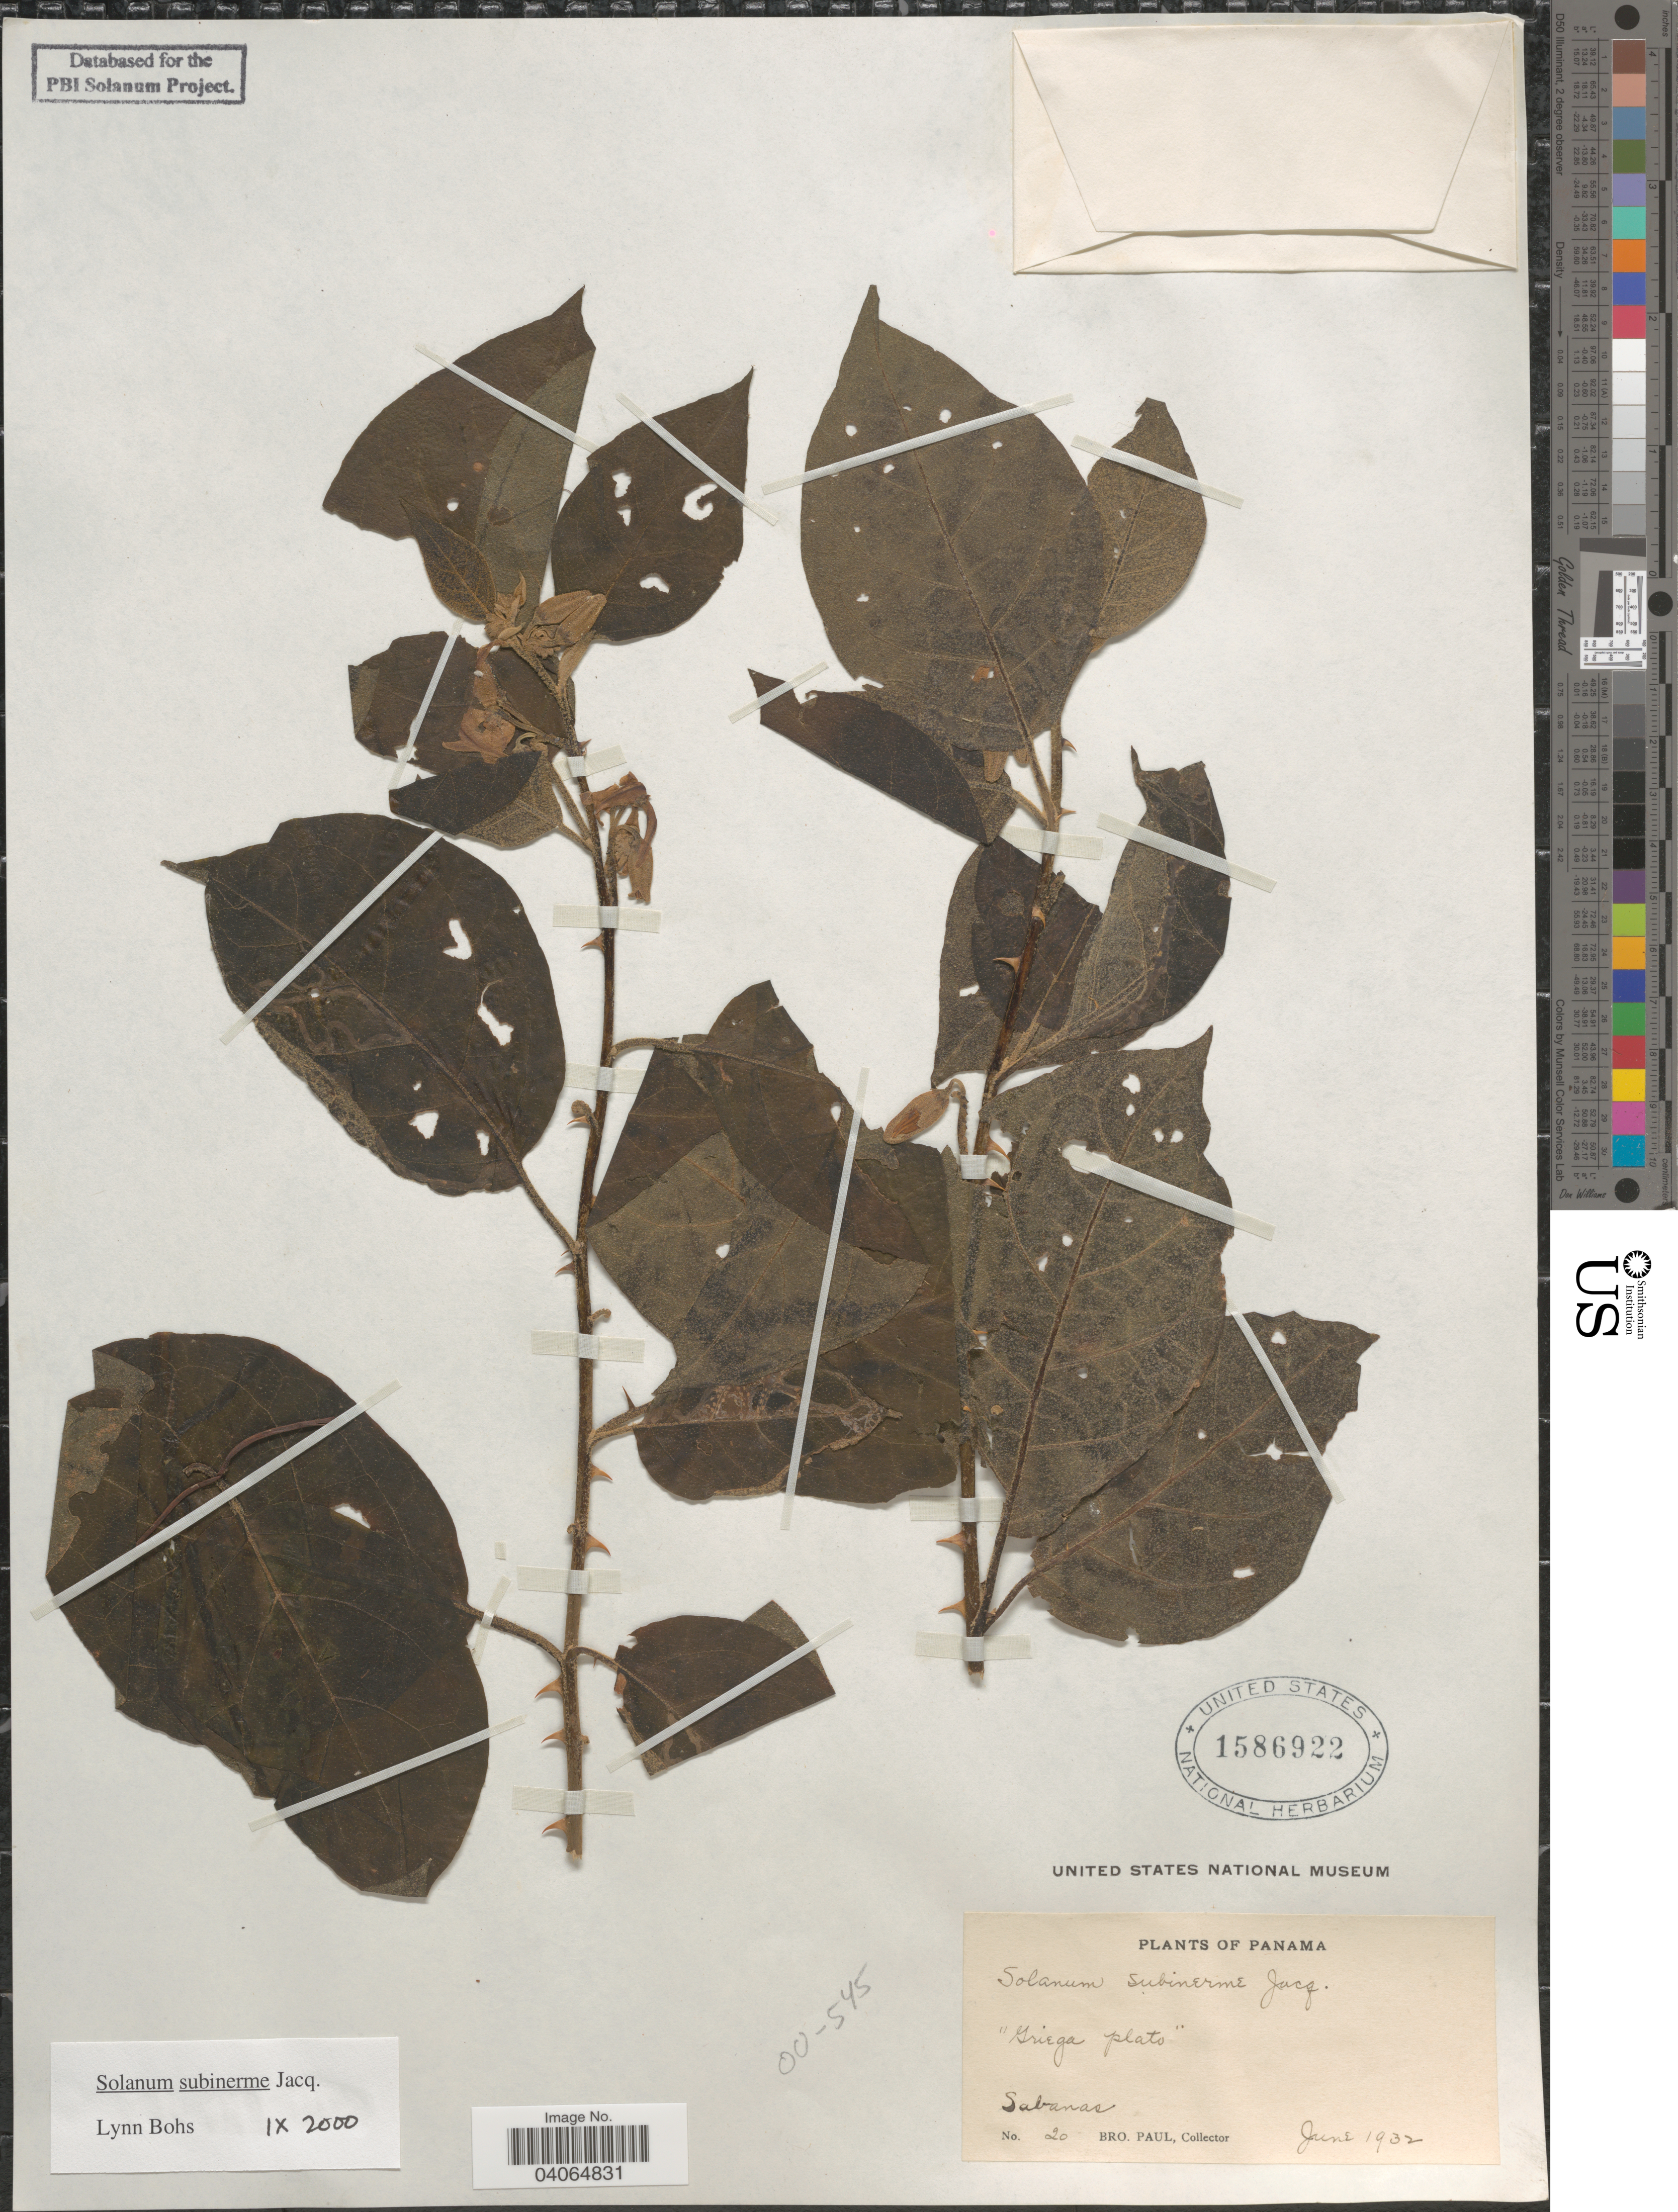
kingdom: Plantae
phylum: Tracheophyta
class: Magnoliopsida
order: Solanales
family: Solanaceae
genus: Solanum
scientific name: Solanum subinerme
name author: Jacq.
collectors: B. Paul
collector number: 20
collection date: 1932-06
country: Panama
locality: Sabanas.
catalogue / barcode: US 1586922